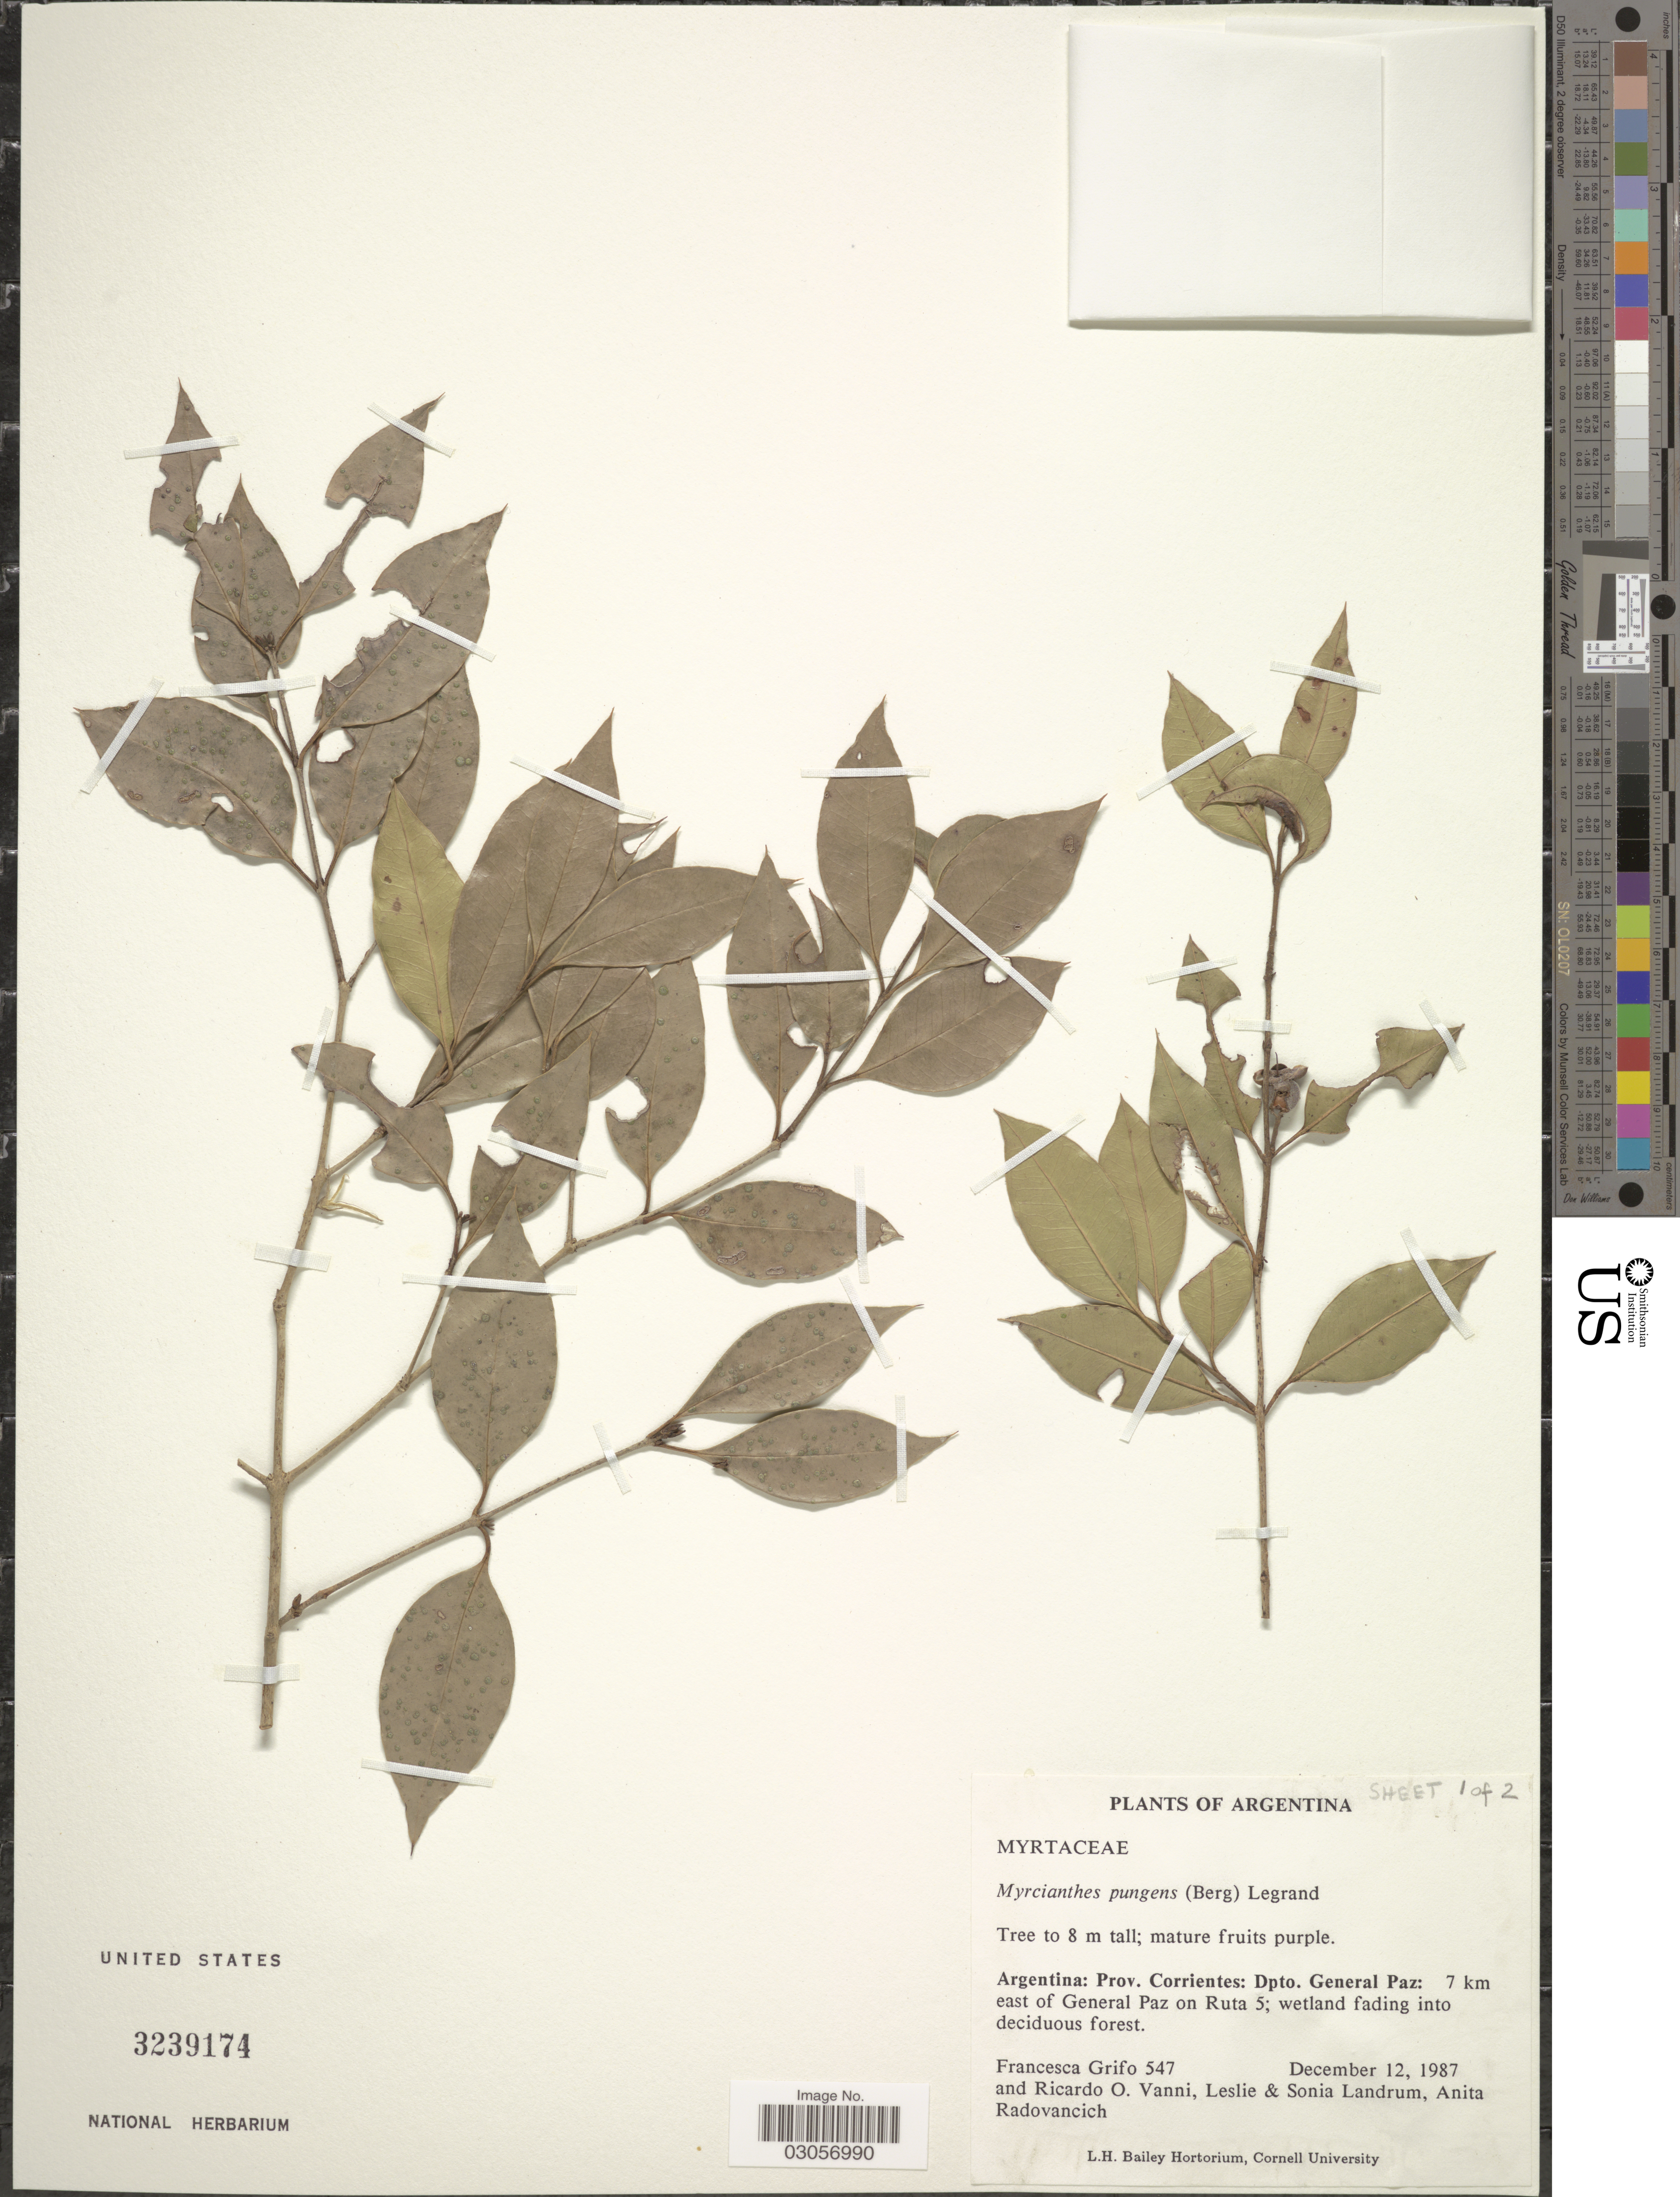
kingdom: Plantae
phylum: Tracheophyta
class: Magnoliopsida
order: Myrtales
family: Myrtaceae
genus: Myrcianthes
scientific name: Myrcianthes pungens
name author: (O. Berg) D. Legrand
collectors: F. Grifo, R. O. Vanni, L. R. Landrum, S. Landrum & A. Radovancich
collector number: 547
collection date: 1987-12-12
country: Argentina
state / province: Corrientes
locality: Dpto. General Paz: 7 km east of General Paz on Ruta 5.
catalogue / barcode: US 3239174